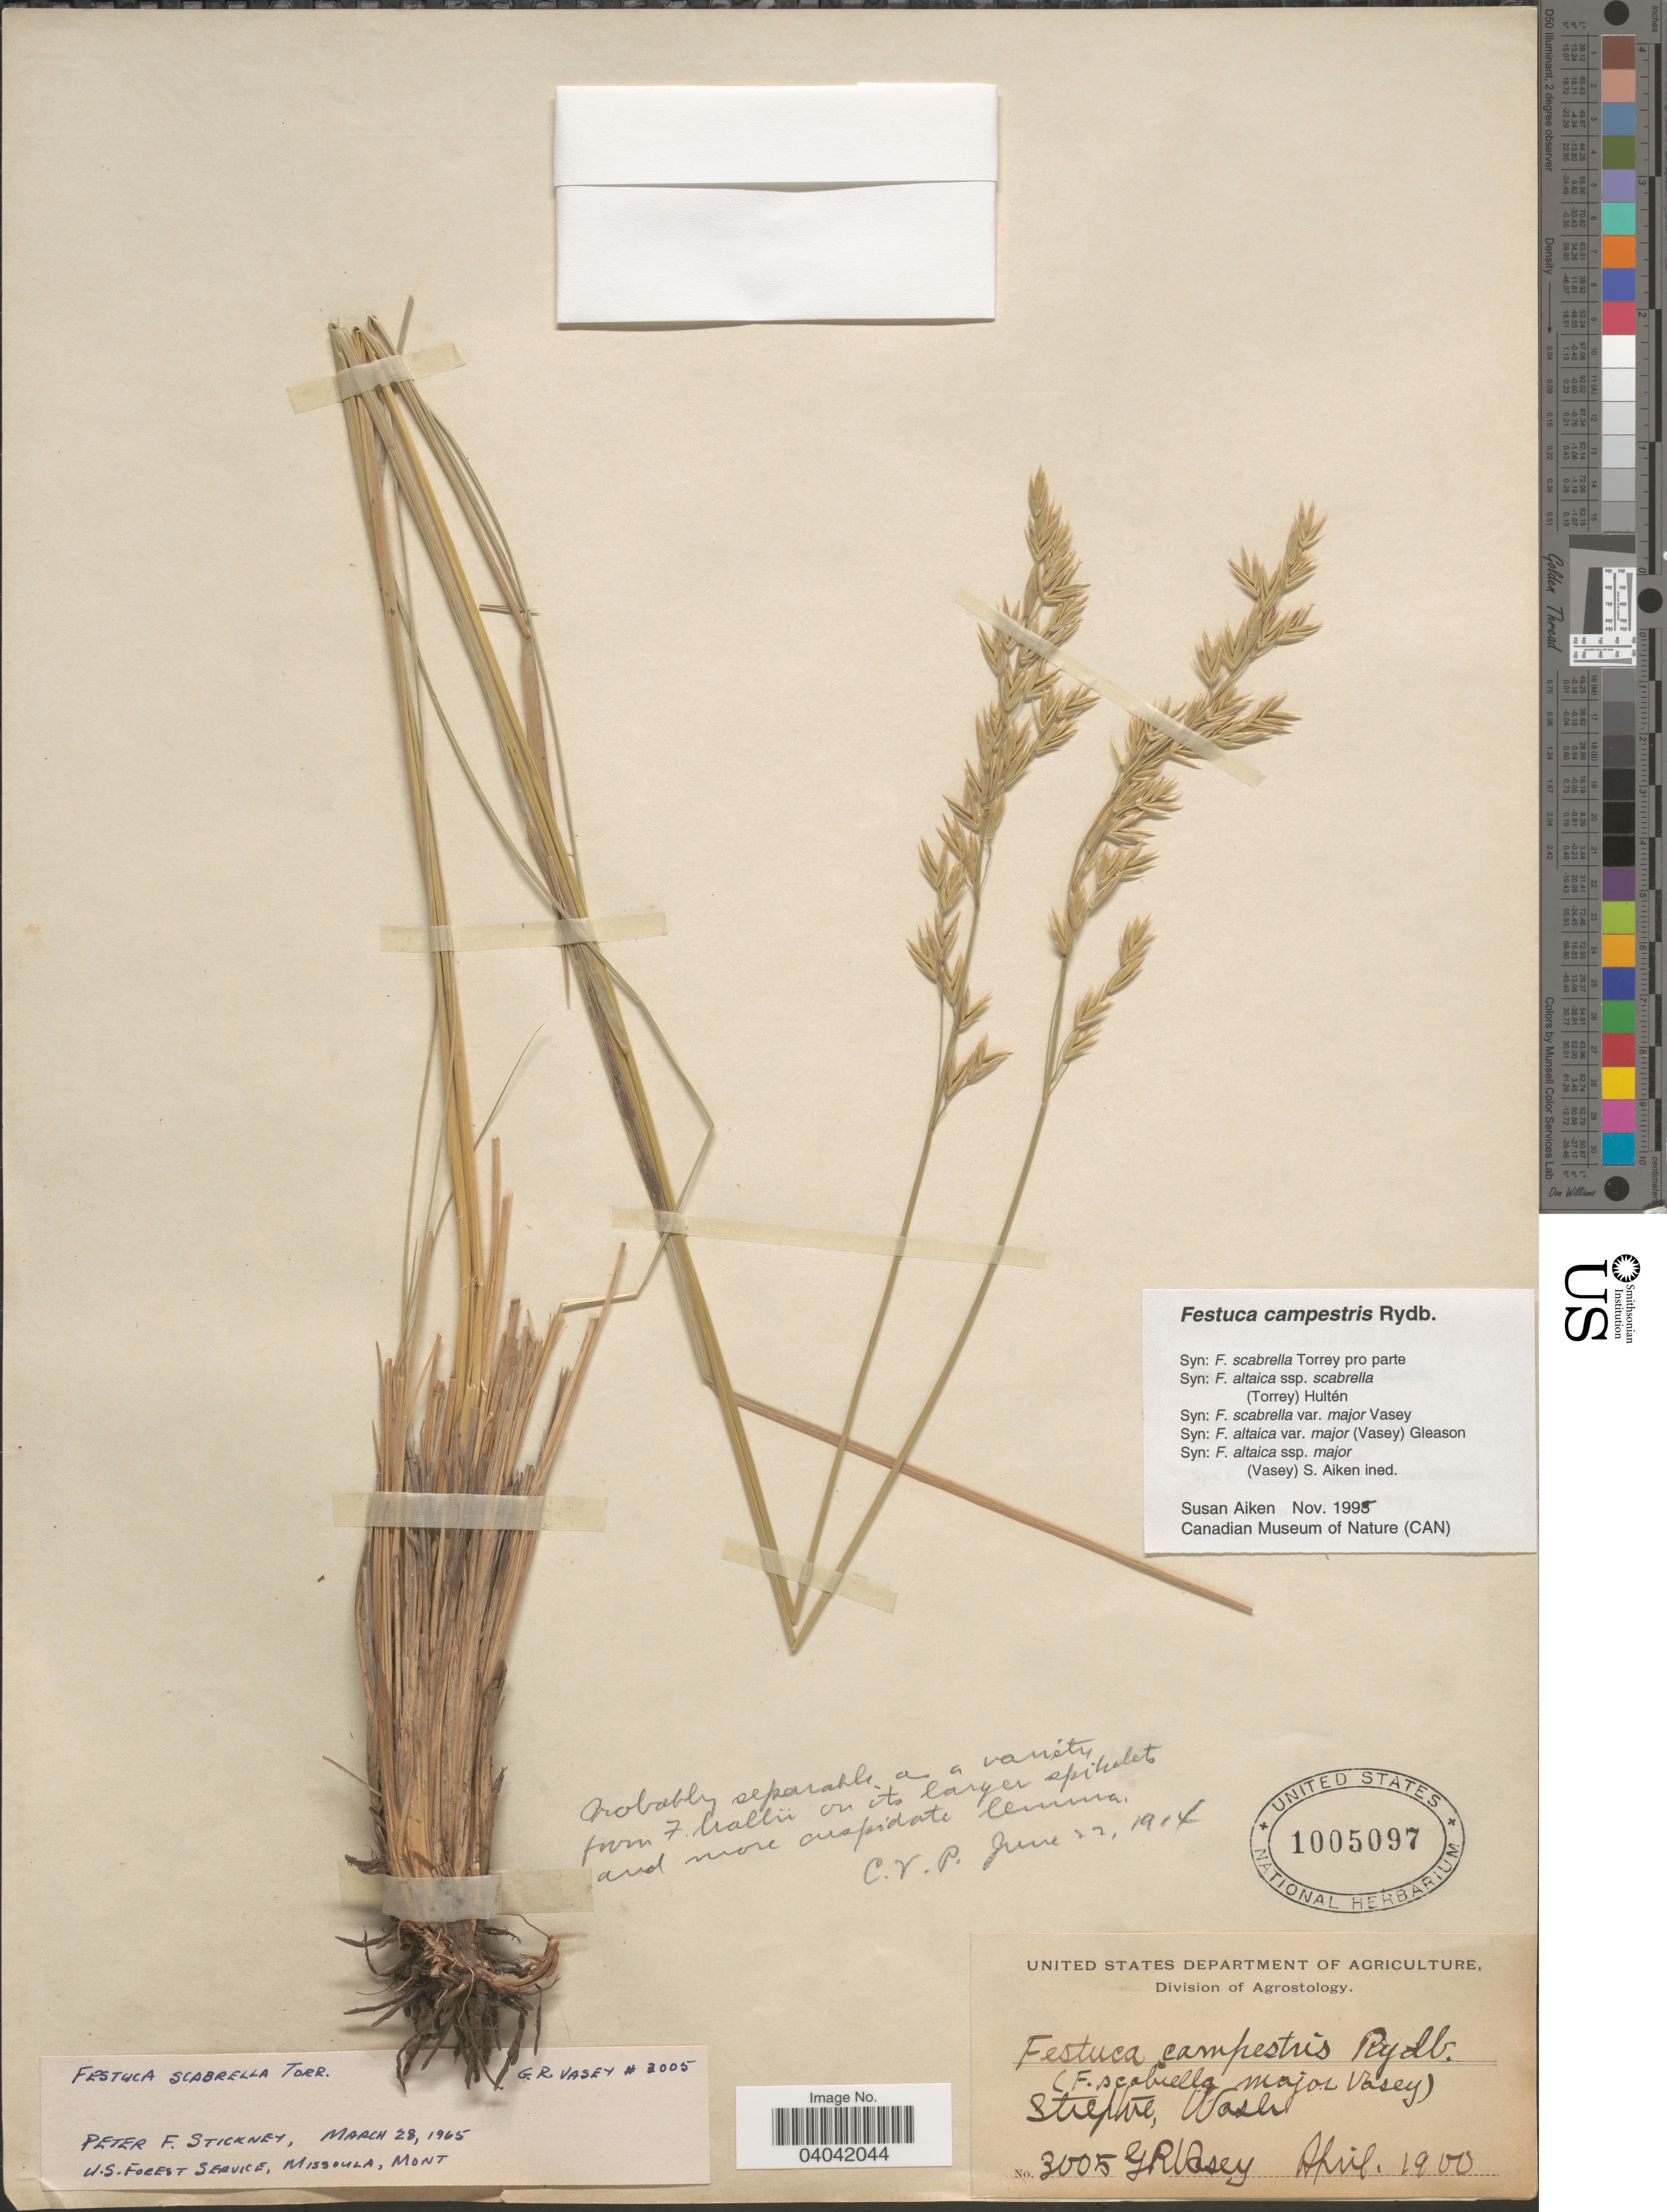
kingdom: Plantae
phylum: Tracheophyta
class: Liliopsida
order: Poales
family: Poaceae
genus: Festuca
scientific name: Festuca campestris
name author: Rydb.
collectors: G. R. Vasey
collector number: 3005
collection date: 1900-04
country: United States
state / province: Washington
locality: Steptoe.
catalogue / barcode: US 1005097